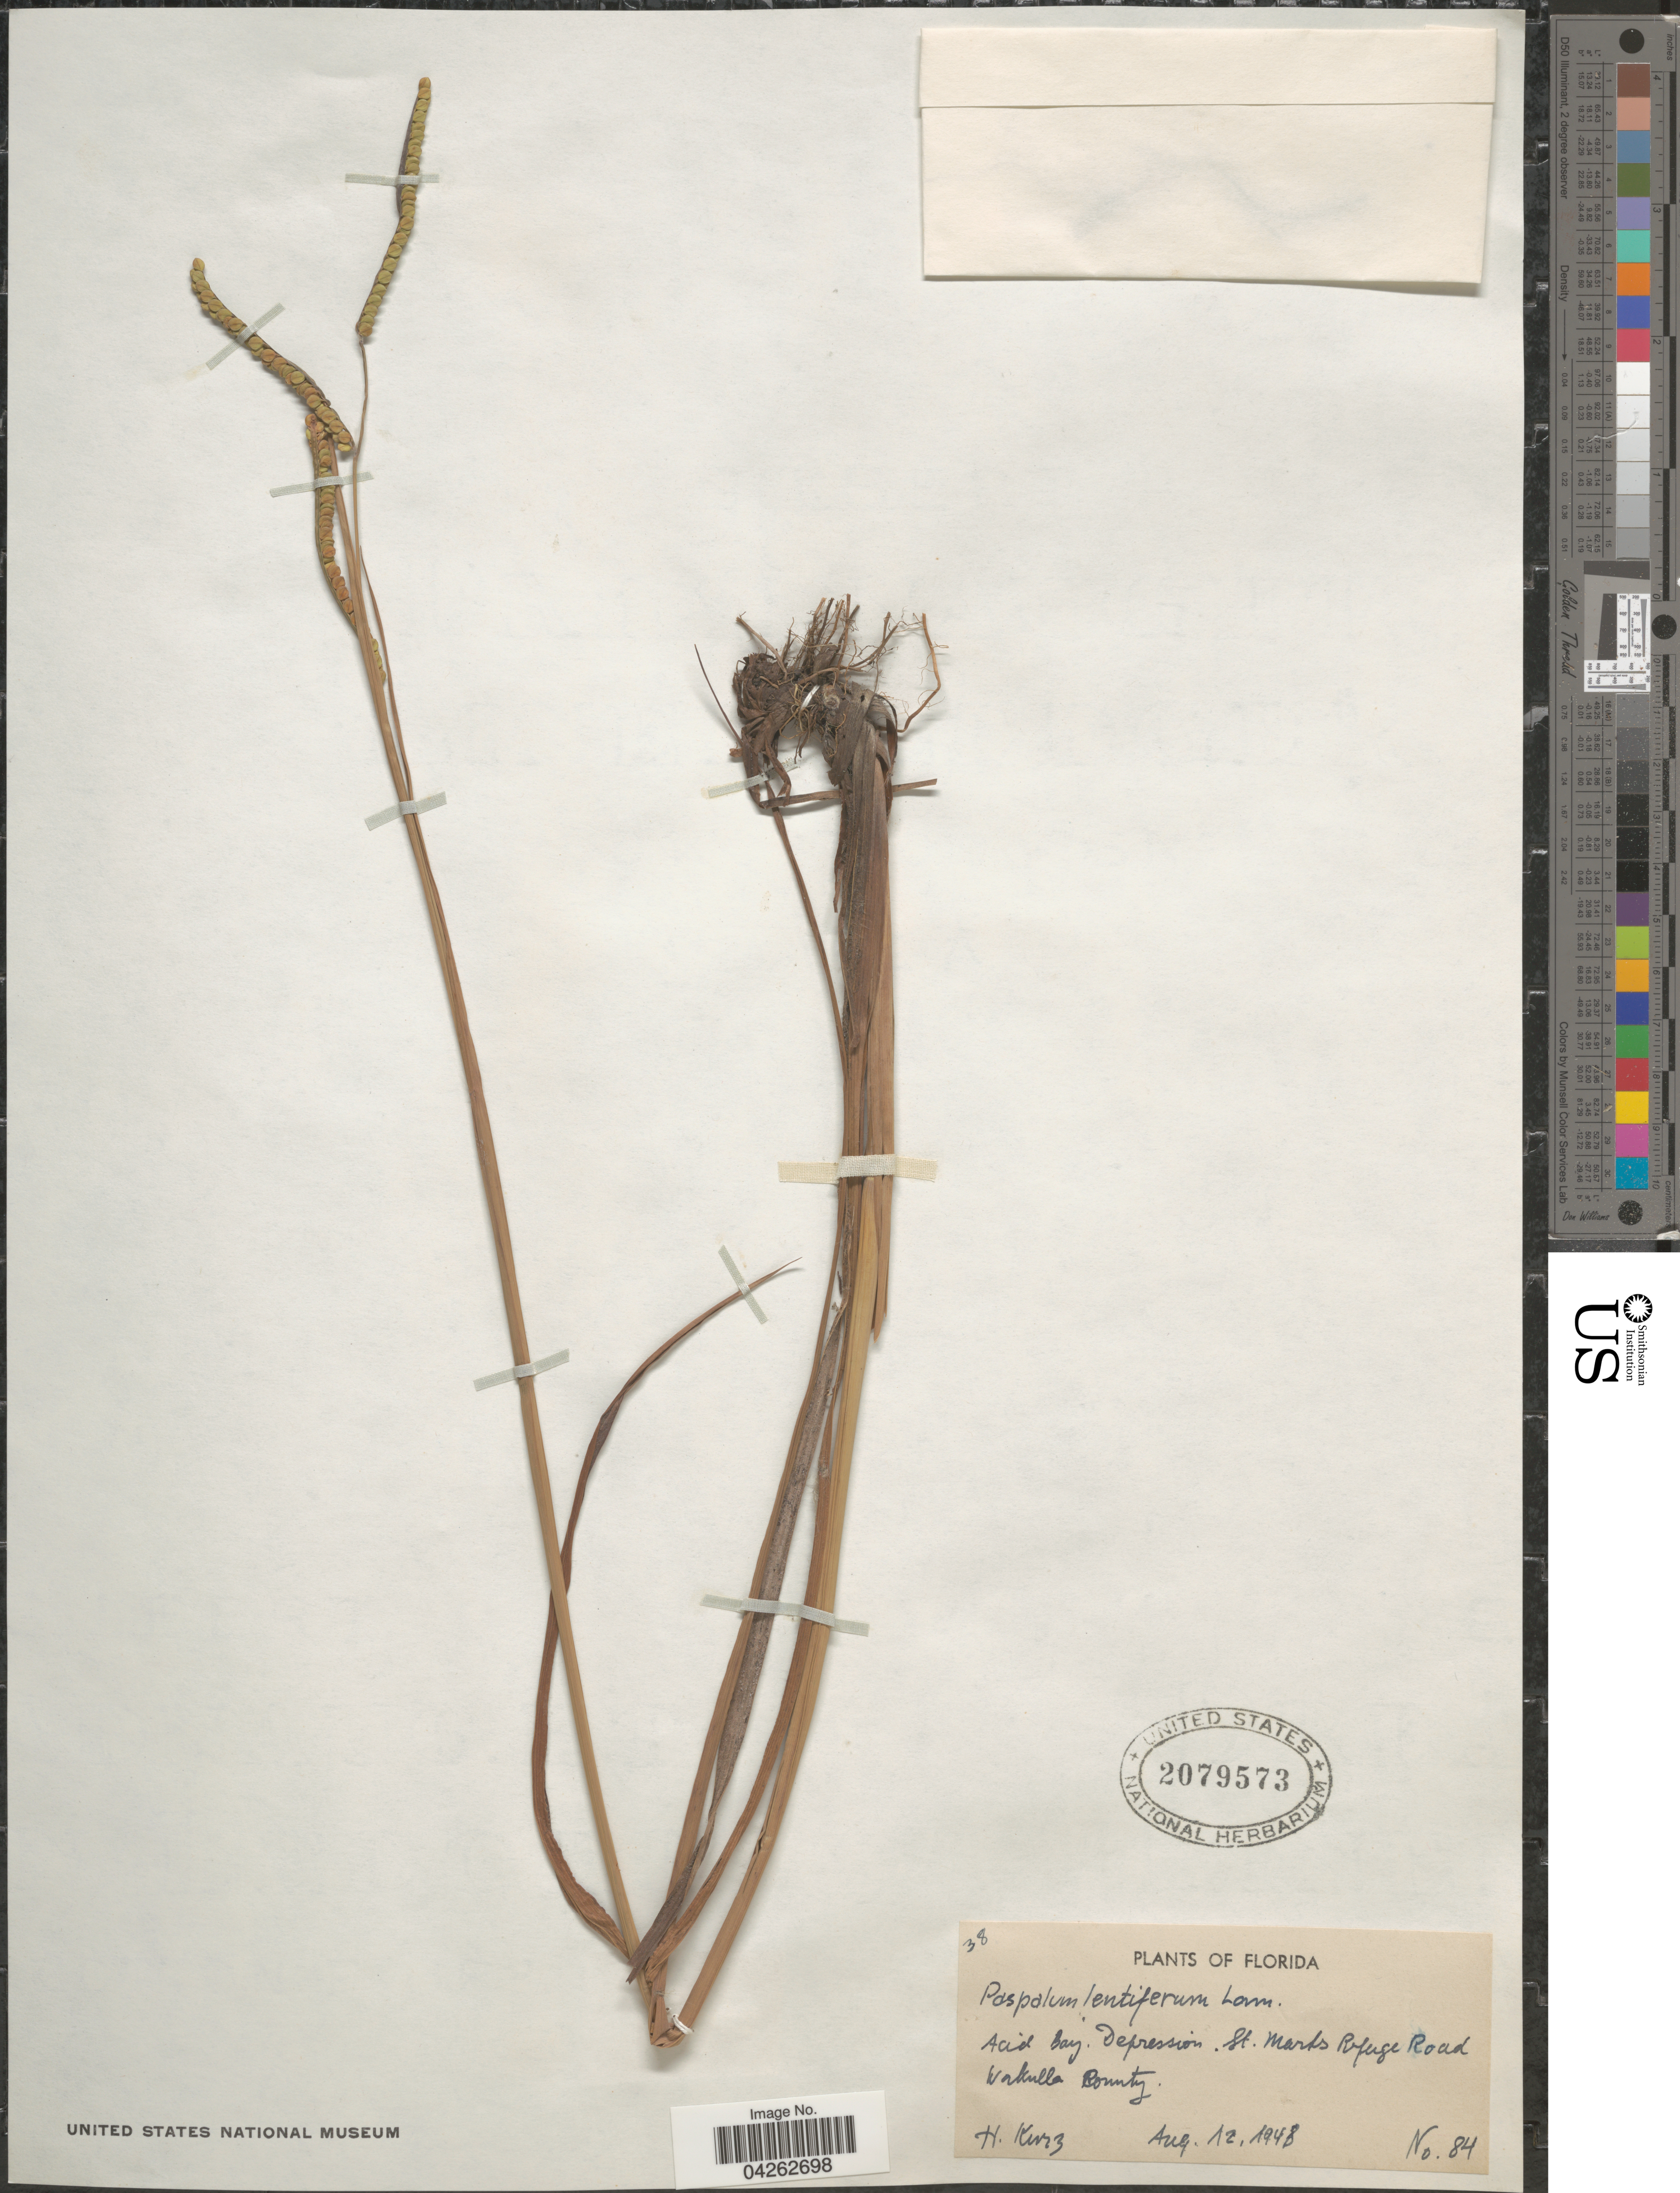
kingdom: Plantae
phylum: Tracheophyta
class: Liliopsida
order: Poales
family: Poaceae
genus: Paspalum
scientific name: Paspalum lentiferum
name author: Lam.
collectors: H. Kurz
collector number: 84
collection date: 1948-08-12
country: United States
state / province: Florida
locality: Acid Bay. Depression. St. Marks Refuge Road Wakulla County.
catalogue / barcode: US 2079573